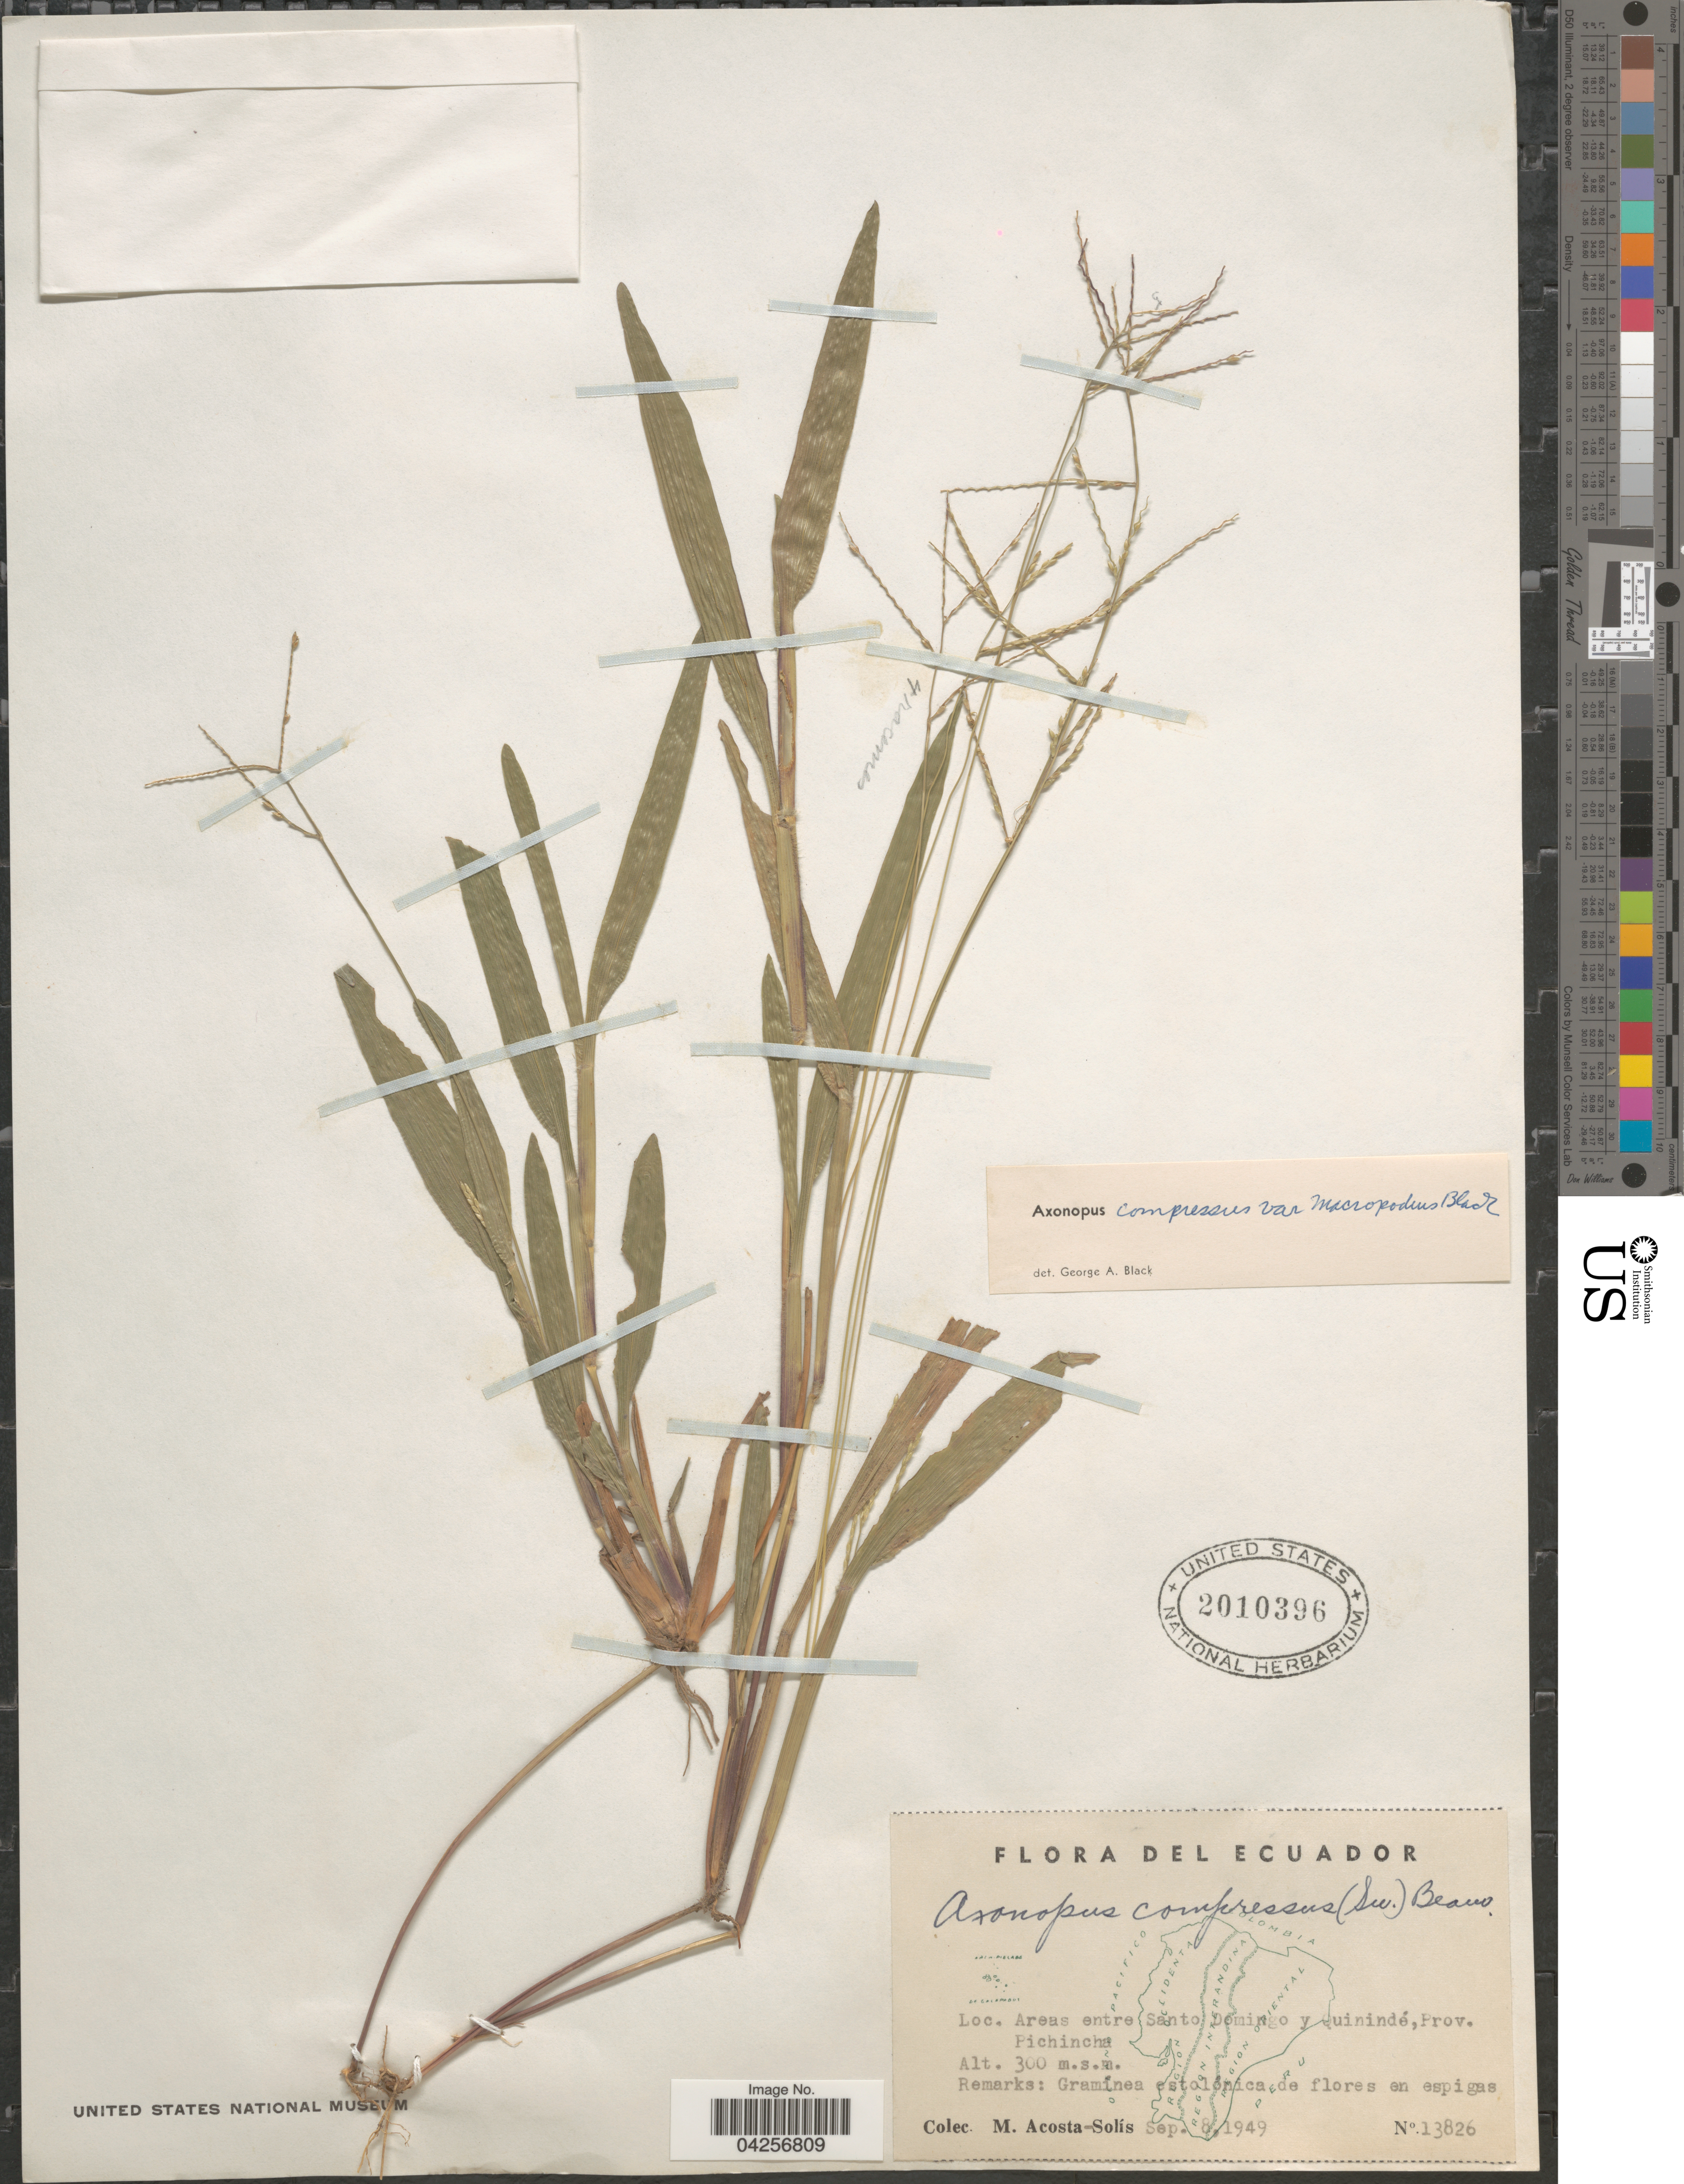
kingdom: Plantae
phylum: Tracheophyta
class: Liliopsida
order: Poales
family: Poaceae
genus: Axonopus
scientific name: Axonopus compressus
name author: (Sw.) P. Beauv.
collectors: M. Acosta Solis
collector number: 13826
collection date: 1949-09-08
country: Ecuador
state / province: Pichincha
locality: Areas entre Santo Domingo y Quinindé, Prov. Pichincha.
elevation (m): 300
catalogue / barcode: US 2010396